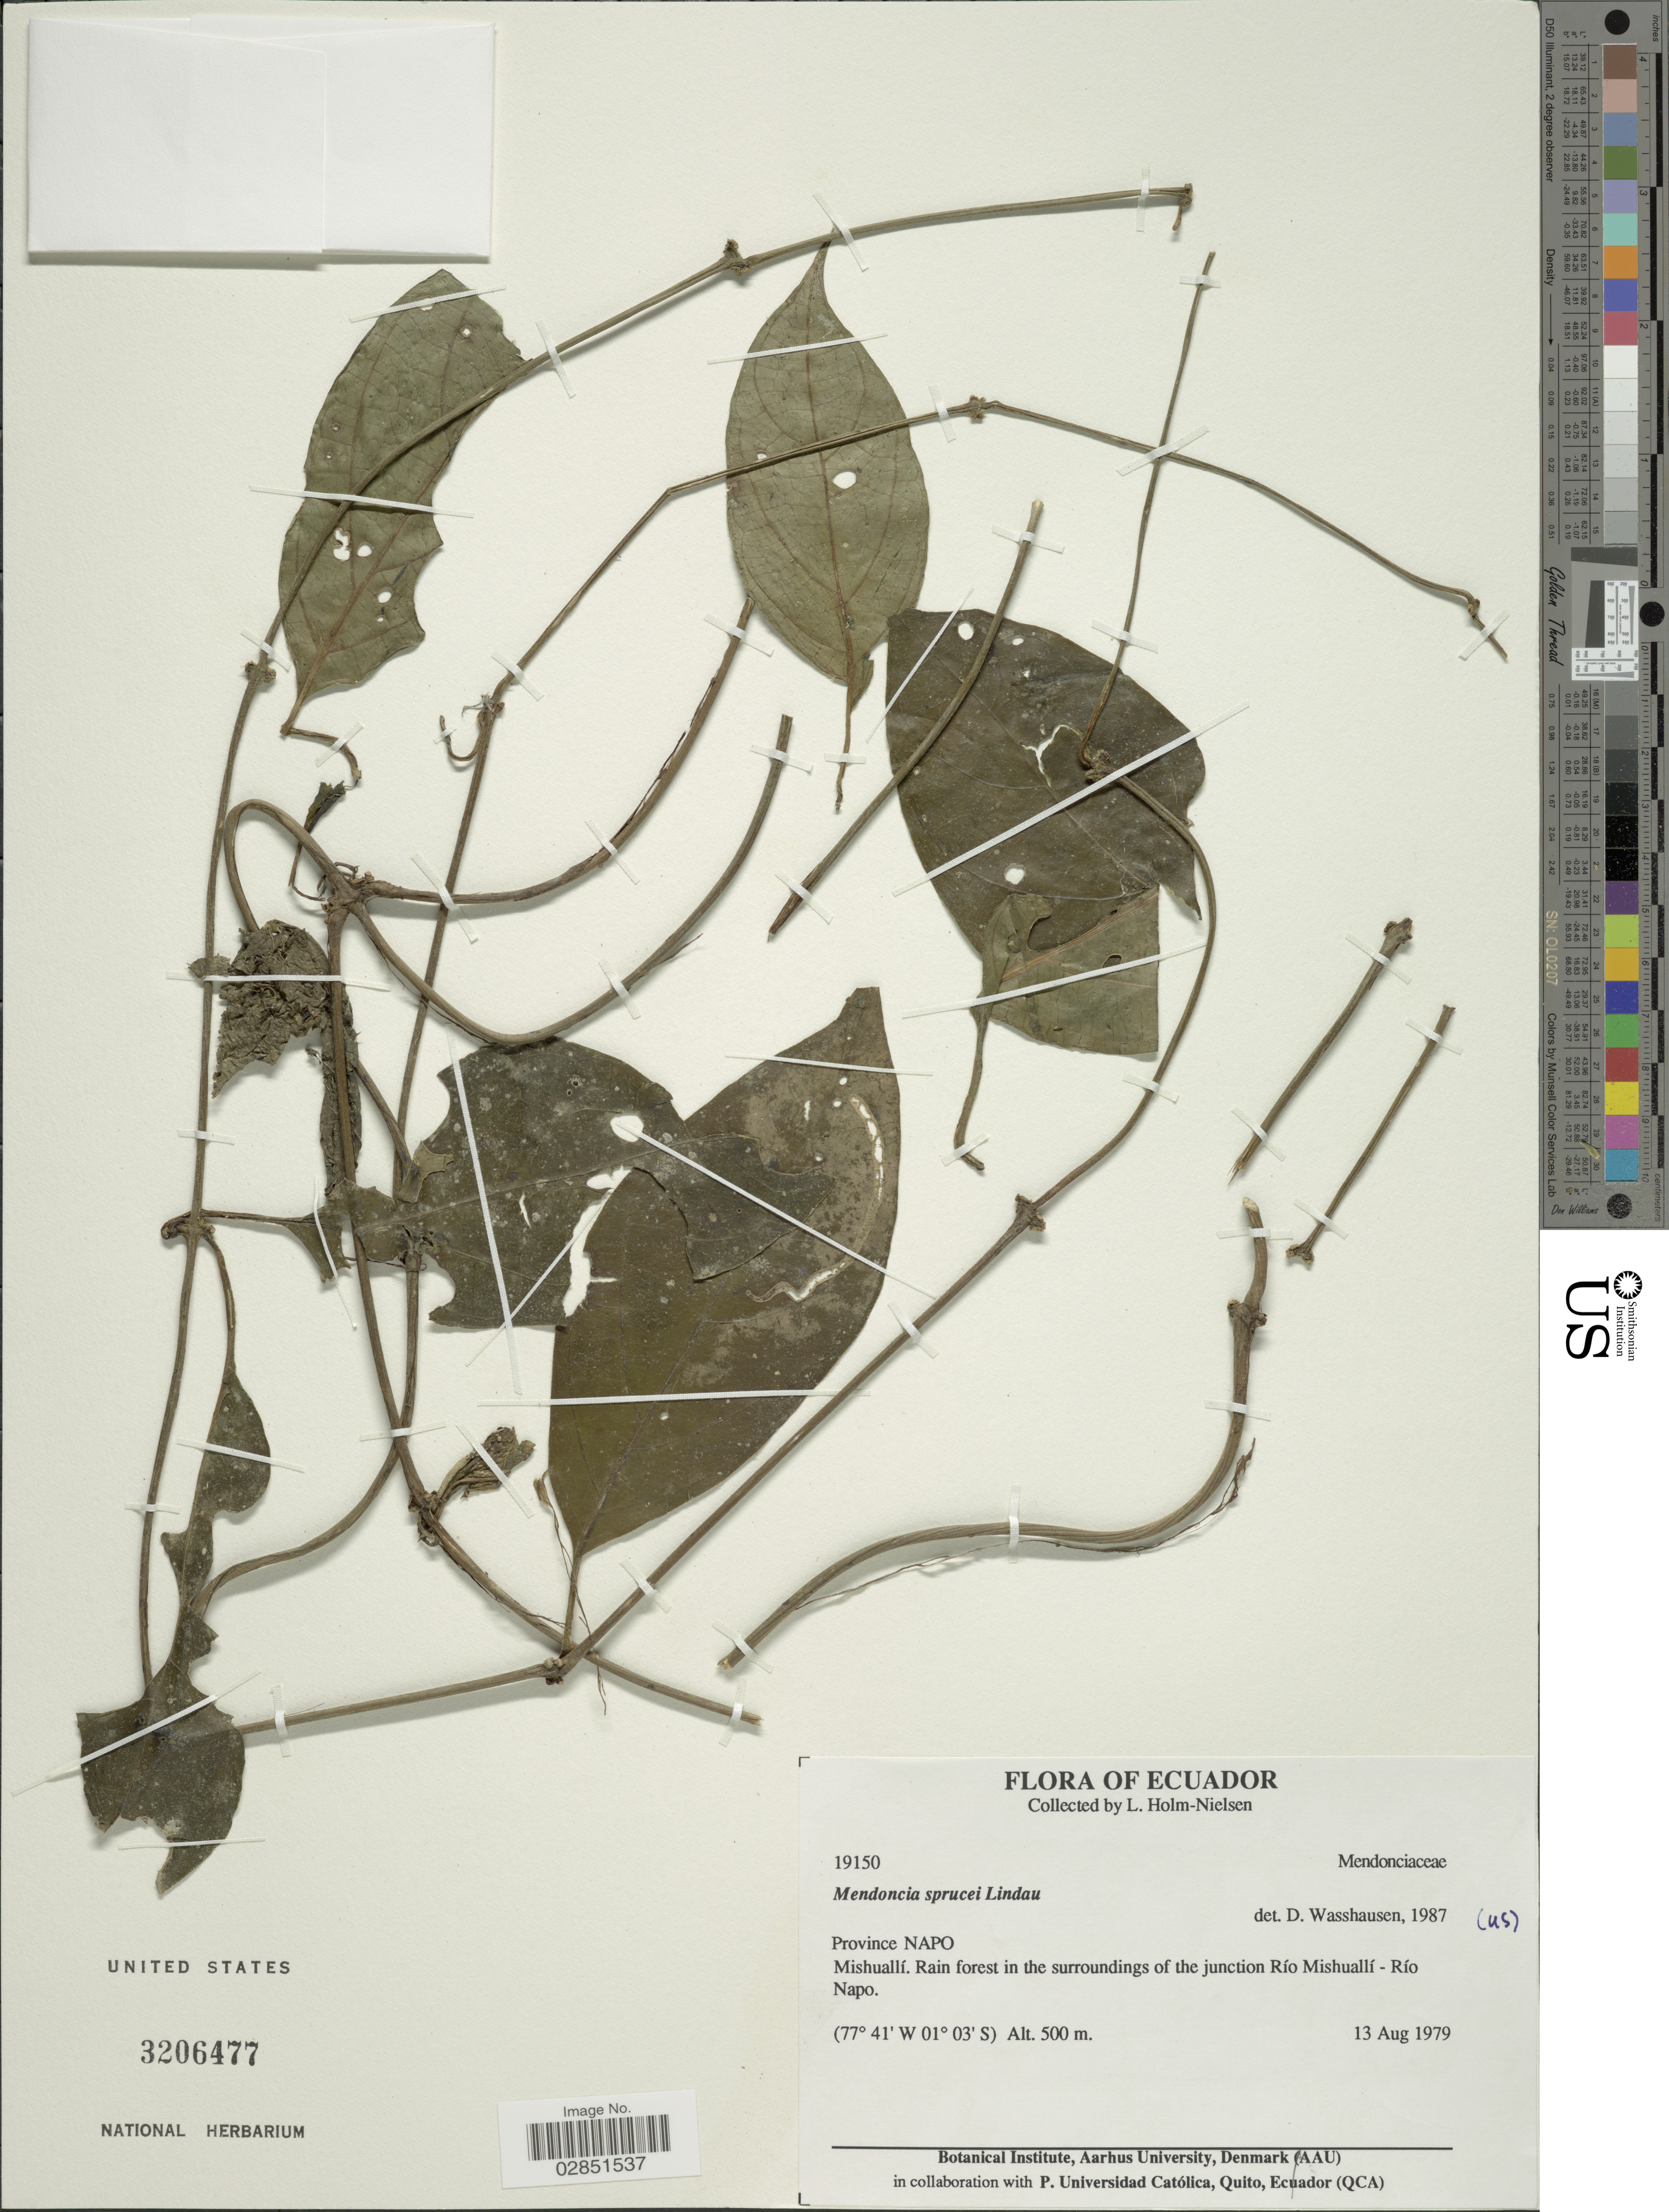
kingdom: Plantae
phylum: Tracheophyta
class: Magnoliopsida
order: Lamiales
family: Acanthaceae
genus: Mendoncia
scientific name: Mendoncia sprucei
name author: Lindau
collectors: L. Holm-Nielsen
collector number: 19150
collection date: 1979-08-13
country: Ecuador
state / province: Napo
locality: Province Napo. Mishuallí. Rain forest in the surroundings of the junction Río Mishuallí - Río Napo.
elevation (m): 500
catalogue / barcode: US 3206477